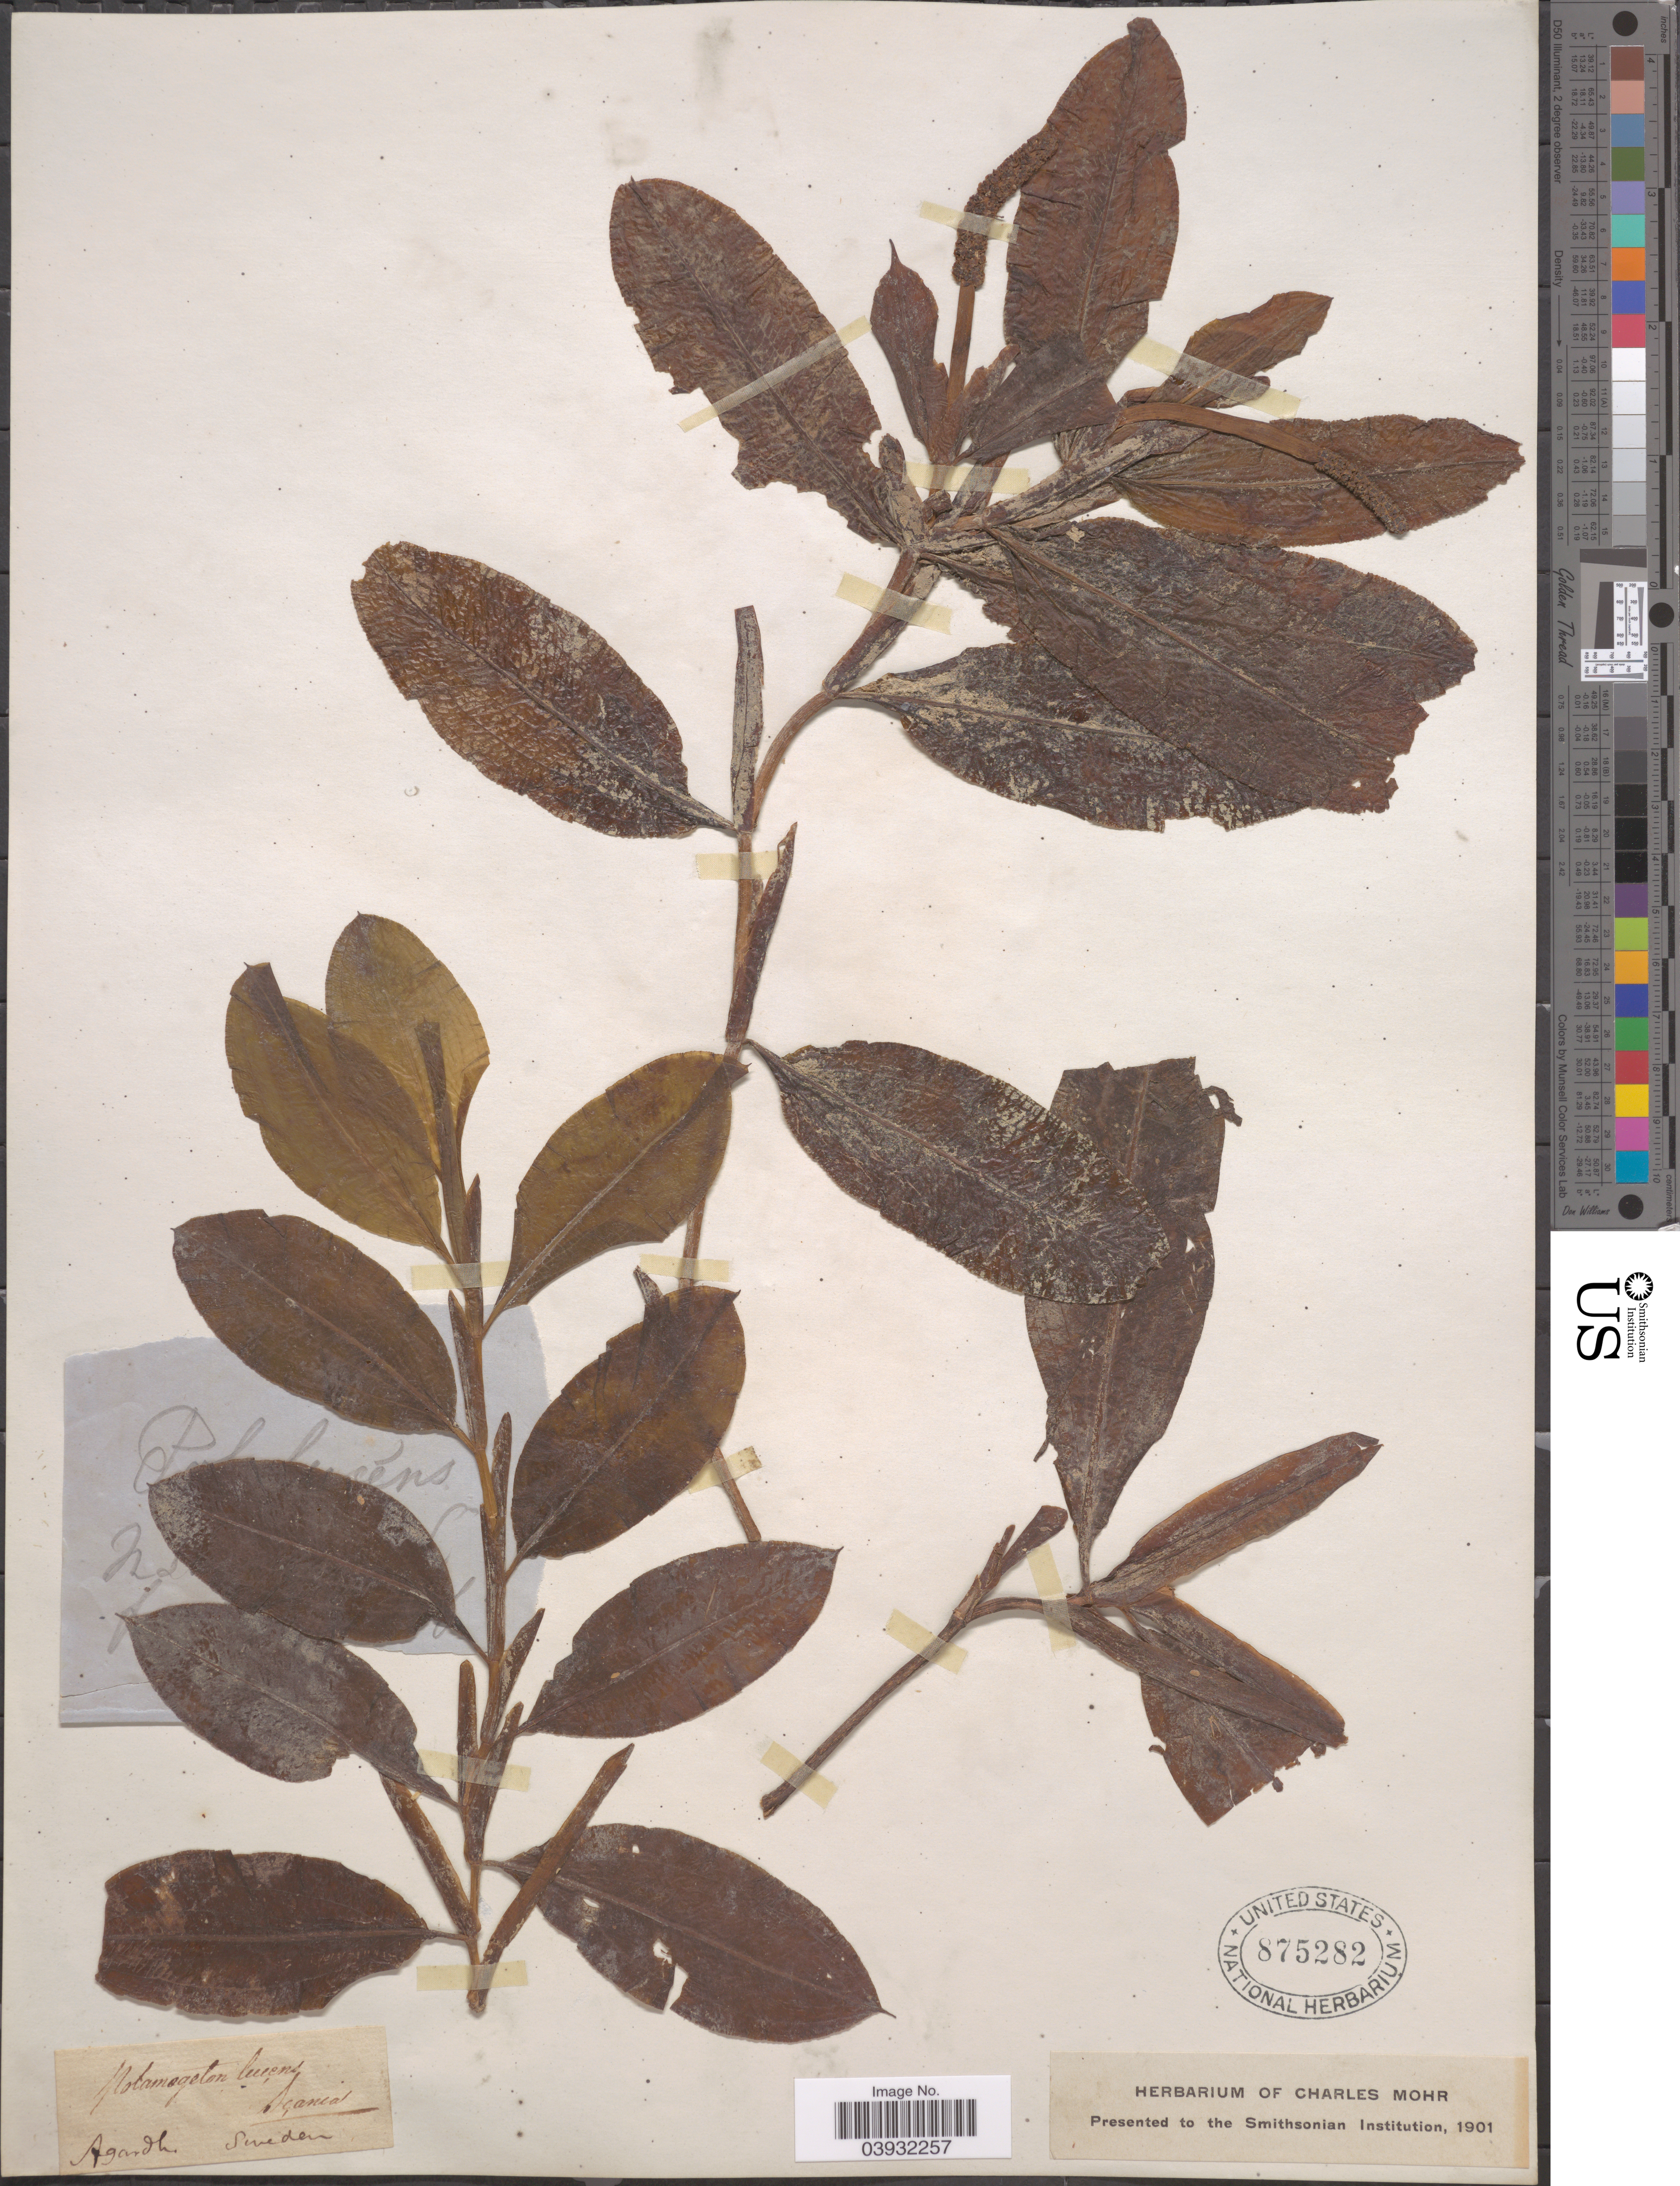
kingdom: Plantae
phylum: Tracheophyta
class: Liliopsida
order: Alismatales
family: Potamogetonaceae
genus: Potamogeton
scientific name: Potamogeton lucens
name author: L.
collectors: -- Agardh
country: Sweden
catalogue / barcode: US 875282